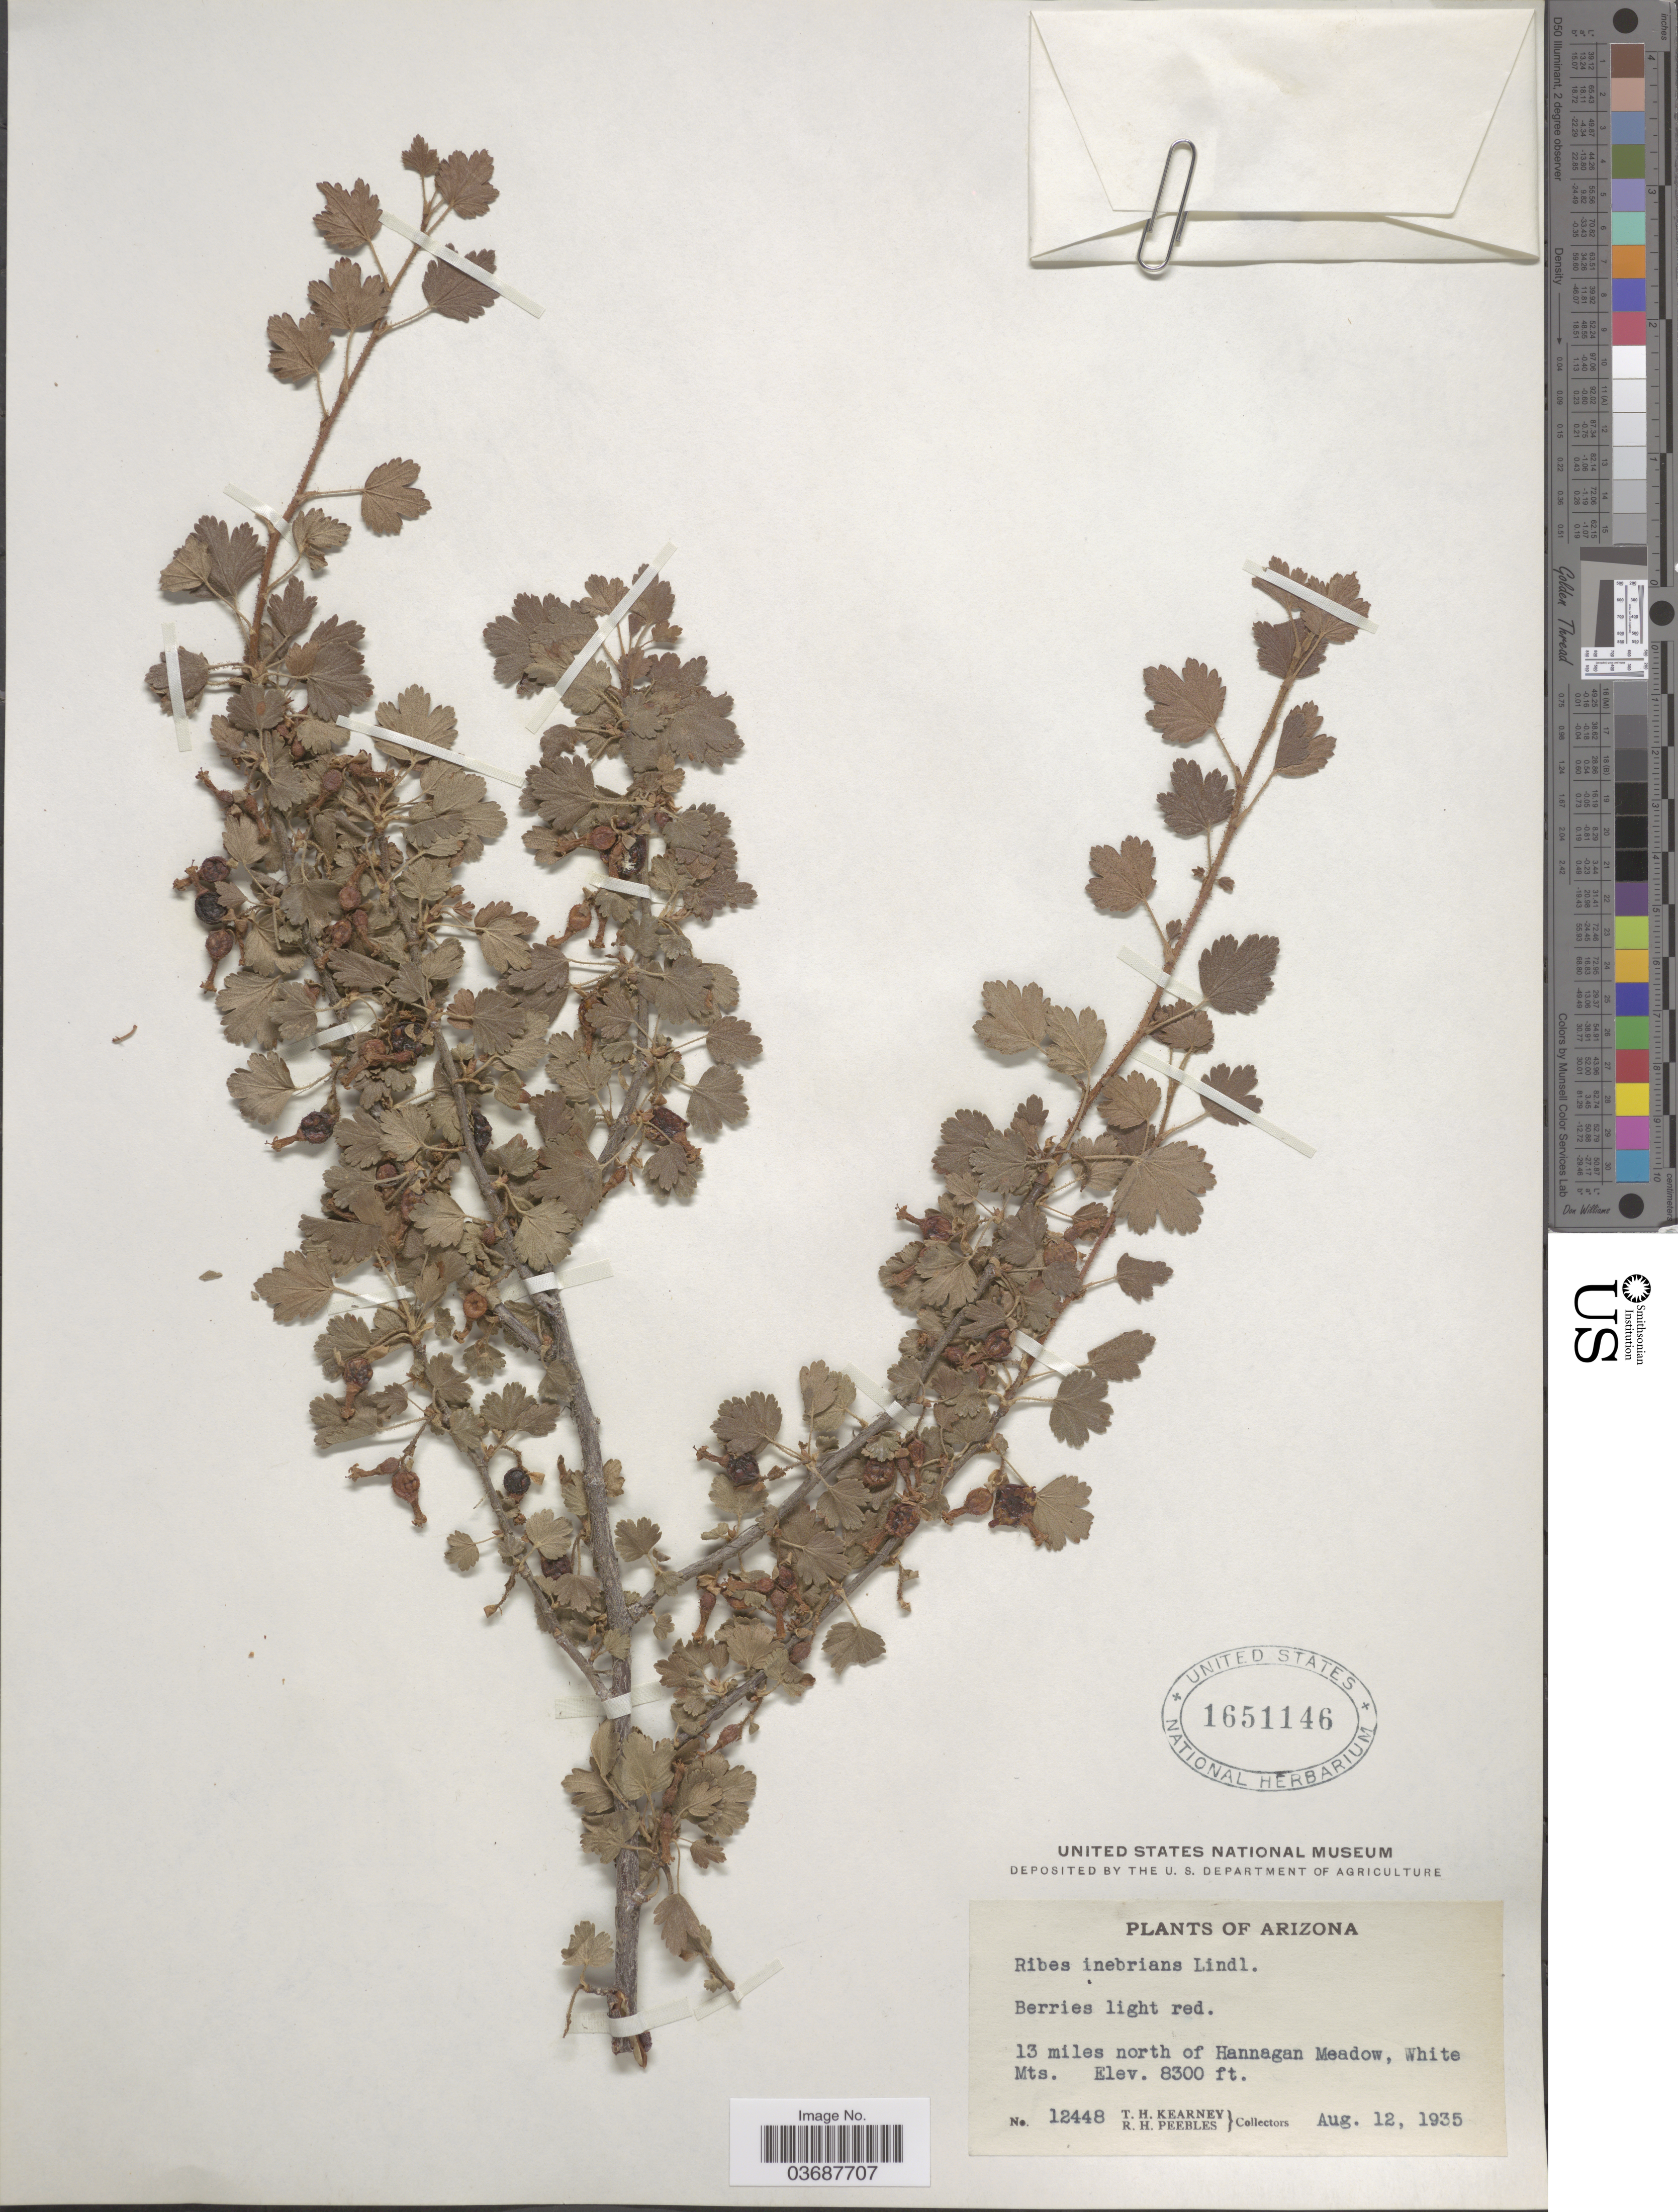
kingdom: Plantae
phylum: Tracheophyta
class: Magnoliopsida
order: Saxifragales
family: Grossulariaceae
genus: Ribes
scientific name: Ribes inebrians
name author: Lindl.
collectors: T. H. Kearney & R. H. Peebles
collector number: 12448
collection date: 1935-08-12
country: United States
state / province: Arizona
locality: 13 miles north of Hannagan Meadow, White Mts.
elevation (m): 2530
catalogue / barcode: US 1651146